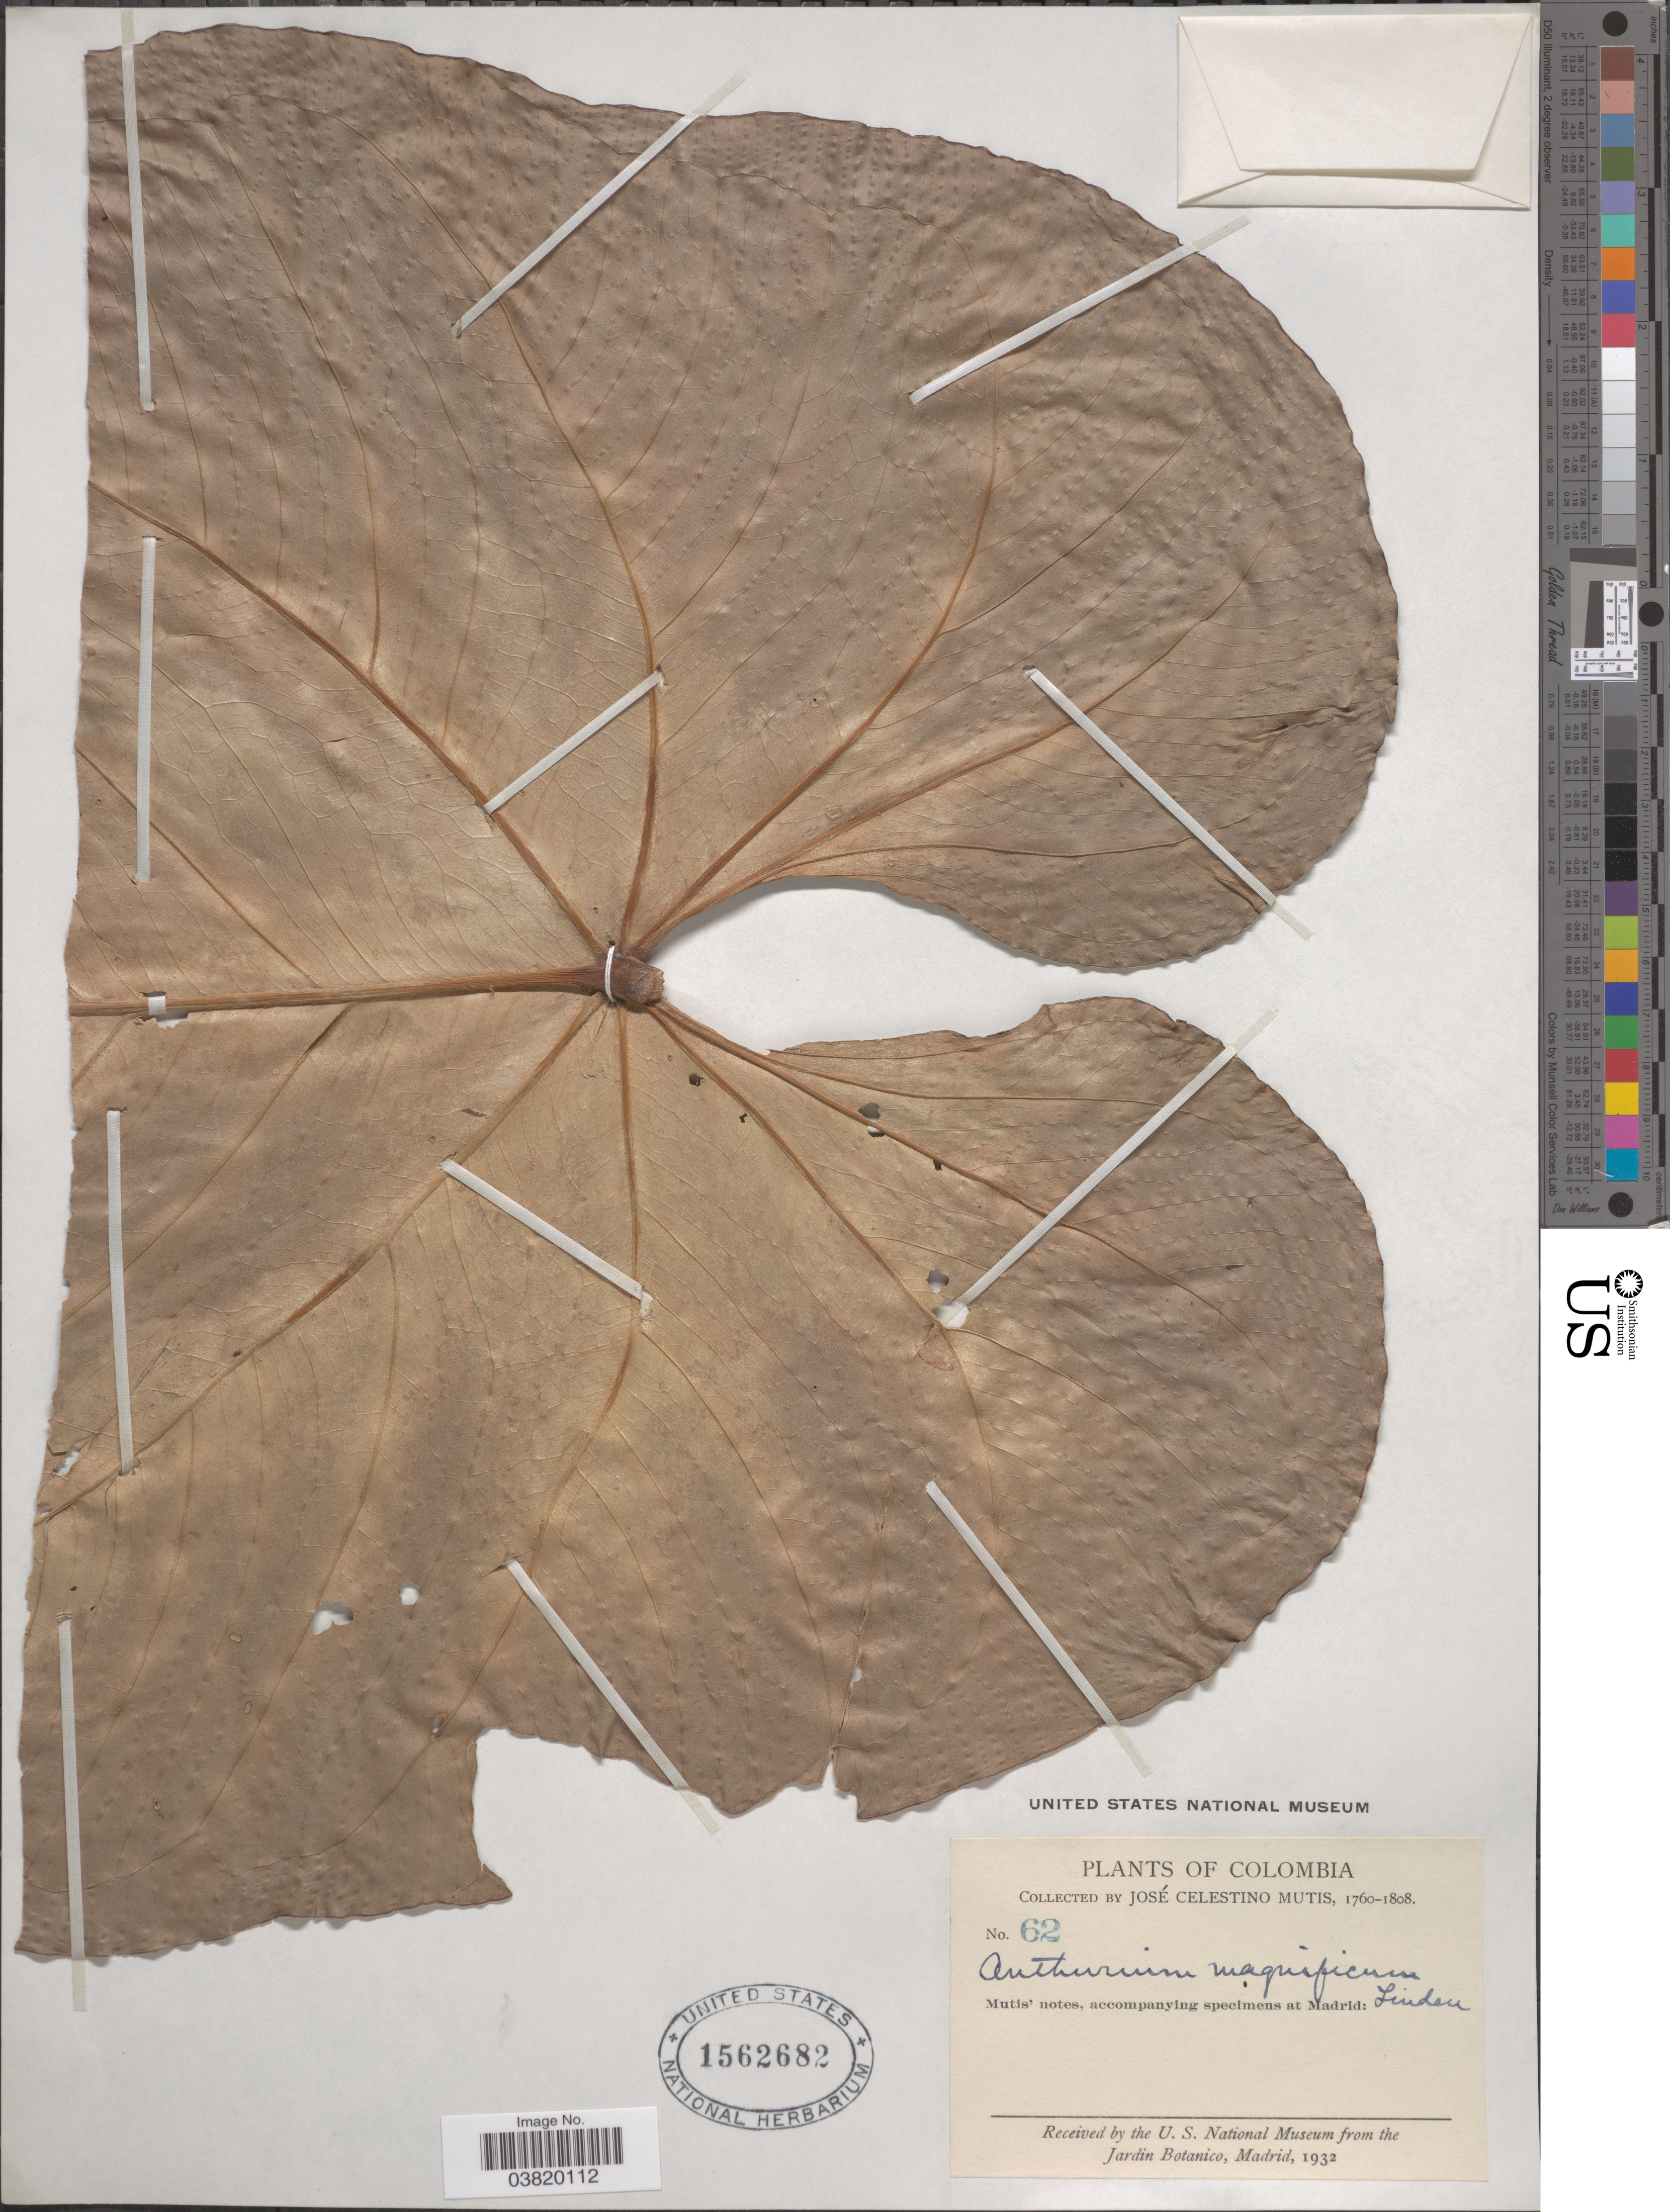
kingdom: Plantae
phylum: Tracheophyta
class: Liliopsida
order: Alismatales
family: Araceae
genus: Anthurium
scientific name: Anthurium magnifolium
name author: Croat & J. Rodr.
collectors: J. C. B. Mutis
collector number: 62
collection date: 1760/1808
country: Colombia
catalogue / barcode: US 1562682